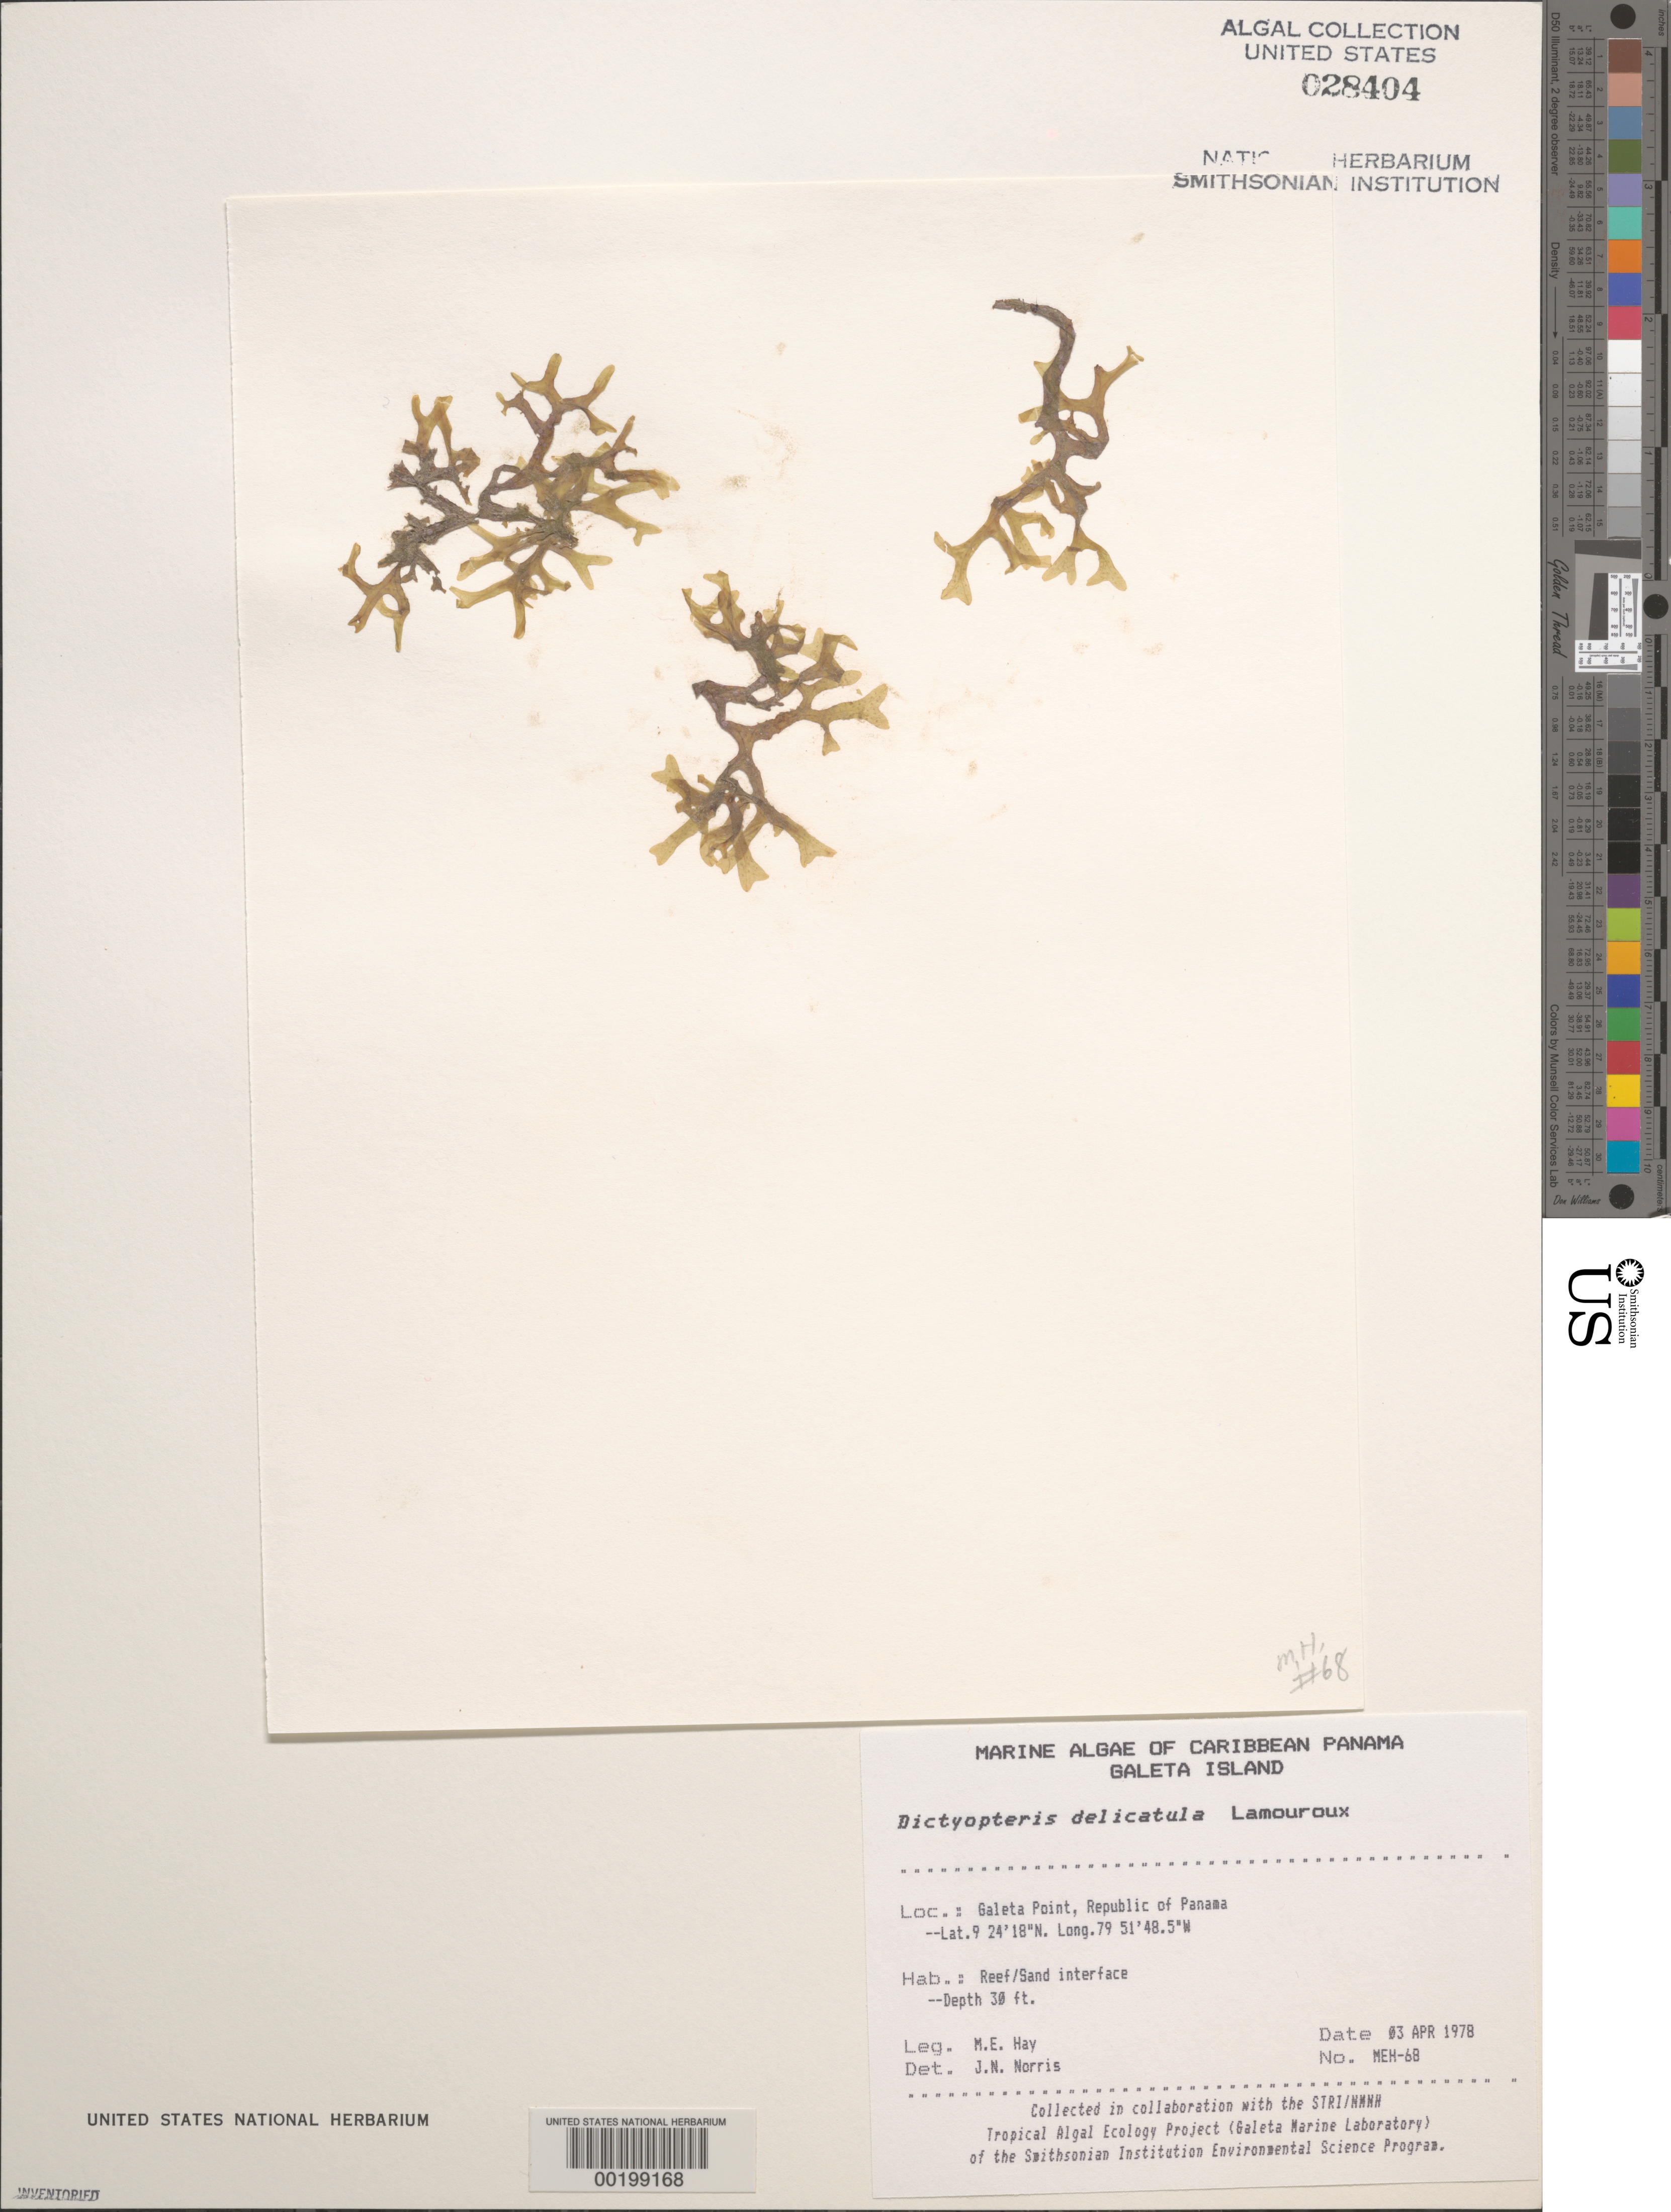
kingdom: Chromista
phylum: Ochrophyta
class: Phaeophyceae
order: Dictyotales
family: Dictyotaceae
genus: Dictyopteris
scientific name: Dictyopteris delicatula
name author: J.V.Lamouroux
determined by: Norris, James N.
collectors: M. E. Hay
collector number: MEH-68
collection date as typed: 03 Apr 1978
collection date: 1978-04-03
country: Panama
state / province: Colón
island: Galeta Island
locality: Galeta Point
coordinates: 9 24' 18" N, 79 51' 48.5" W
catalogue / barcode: US 28404